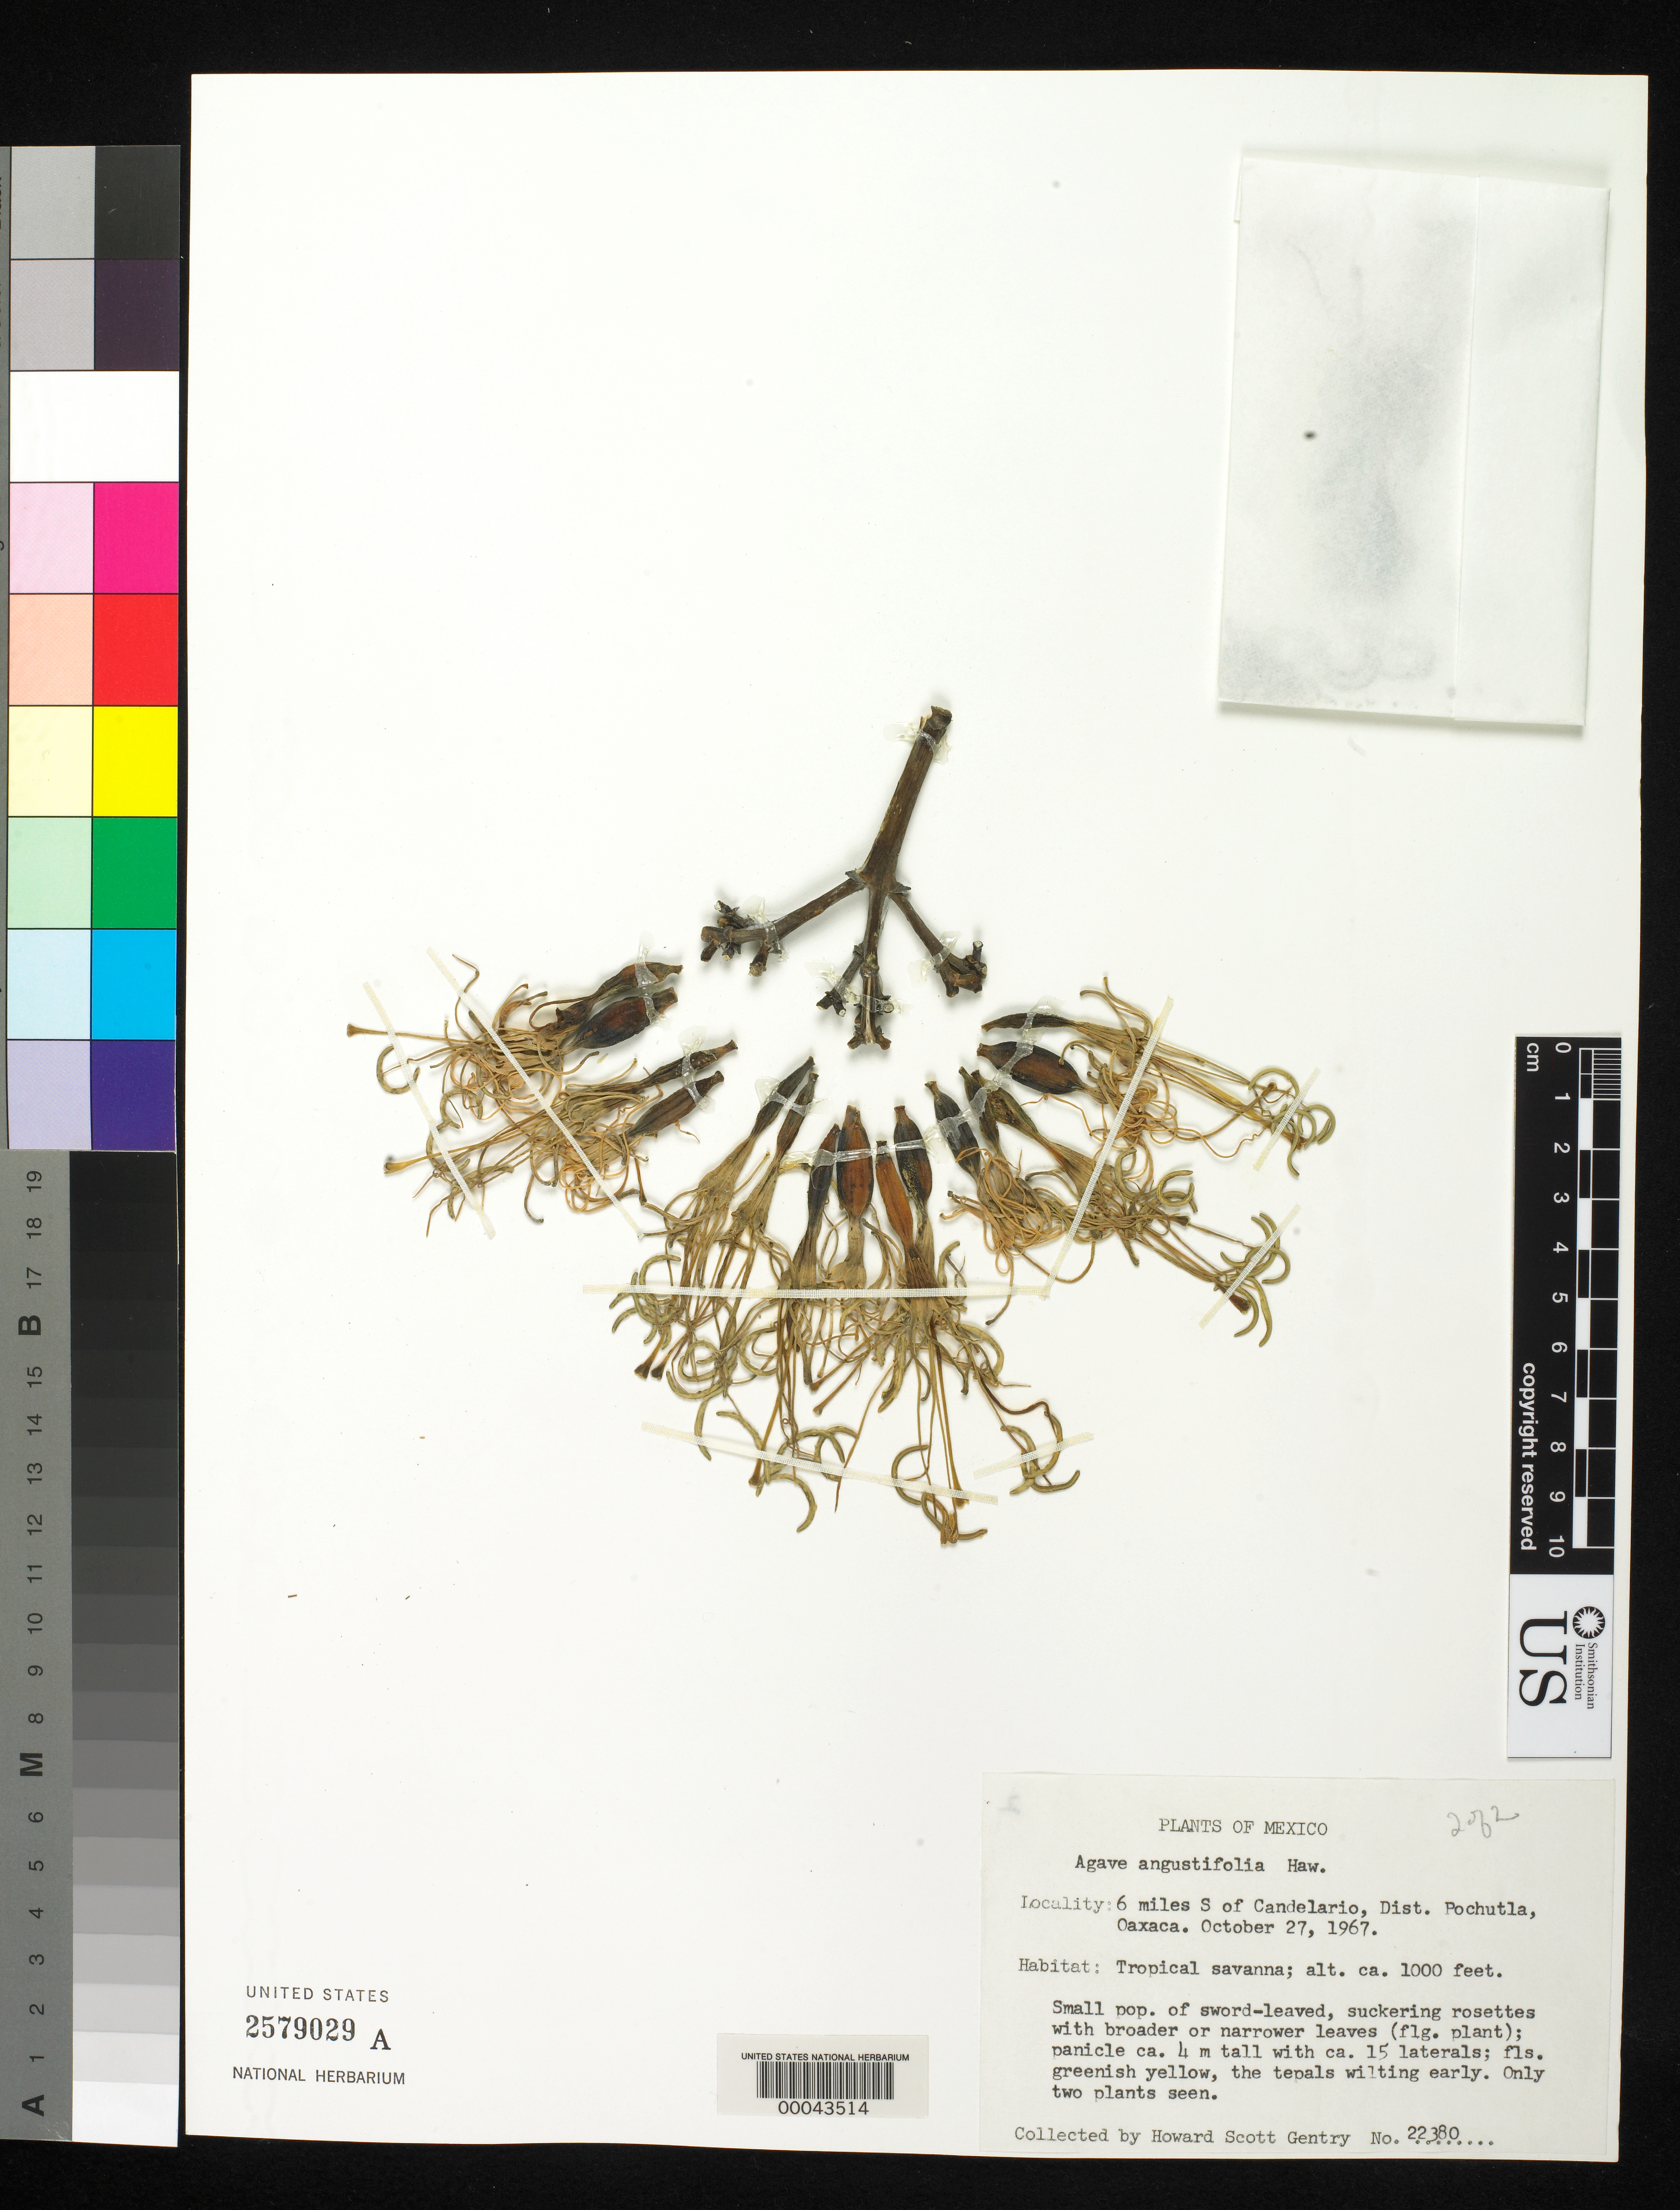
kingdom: Plantae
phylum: Tracheophyta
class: Liliopsida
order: Asparagales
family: Asparagaceae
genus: Agave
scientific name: Agave angustifolia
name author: Haw.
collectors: H. S. Gentry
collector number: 22380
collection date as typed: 27 Oct 1967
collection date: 1967-10-27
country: Mexico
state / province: Oaxaca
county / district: San Pedro Pochutla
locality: Pochutla mun (?), 6 mi S of candelario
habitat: Tropical savanna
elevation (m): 305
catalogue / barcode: US 2579029A